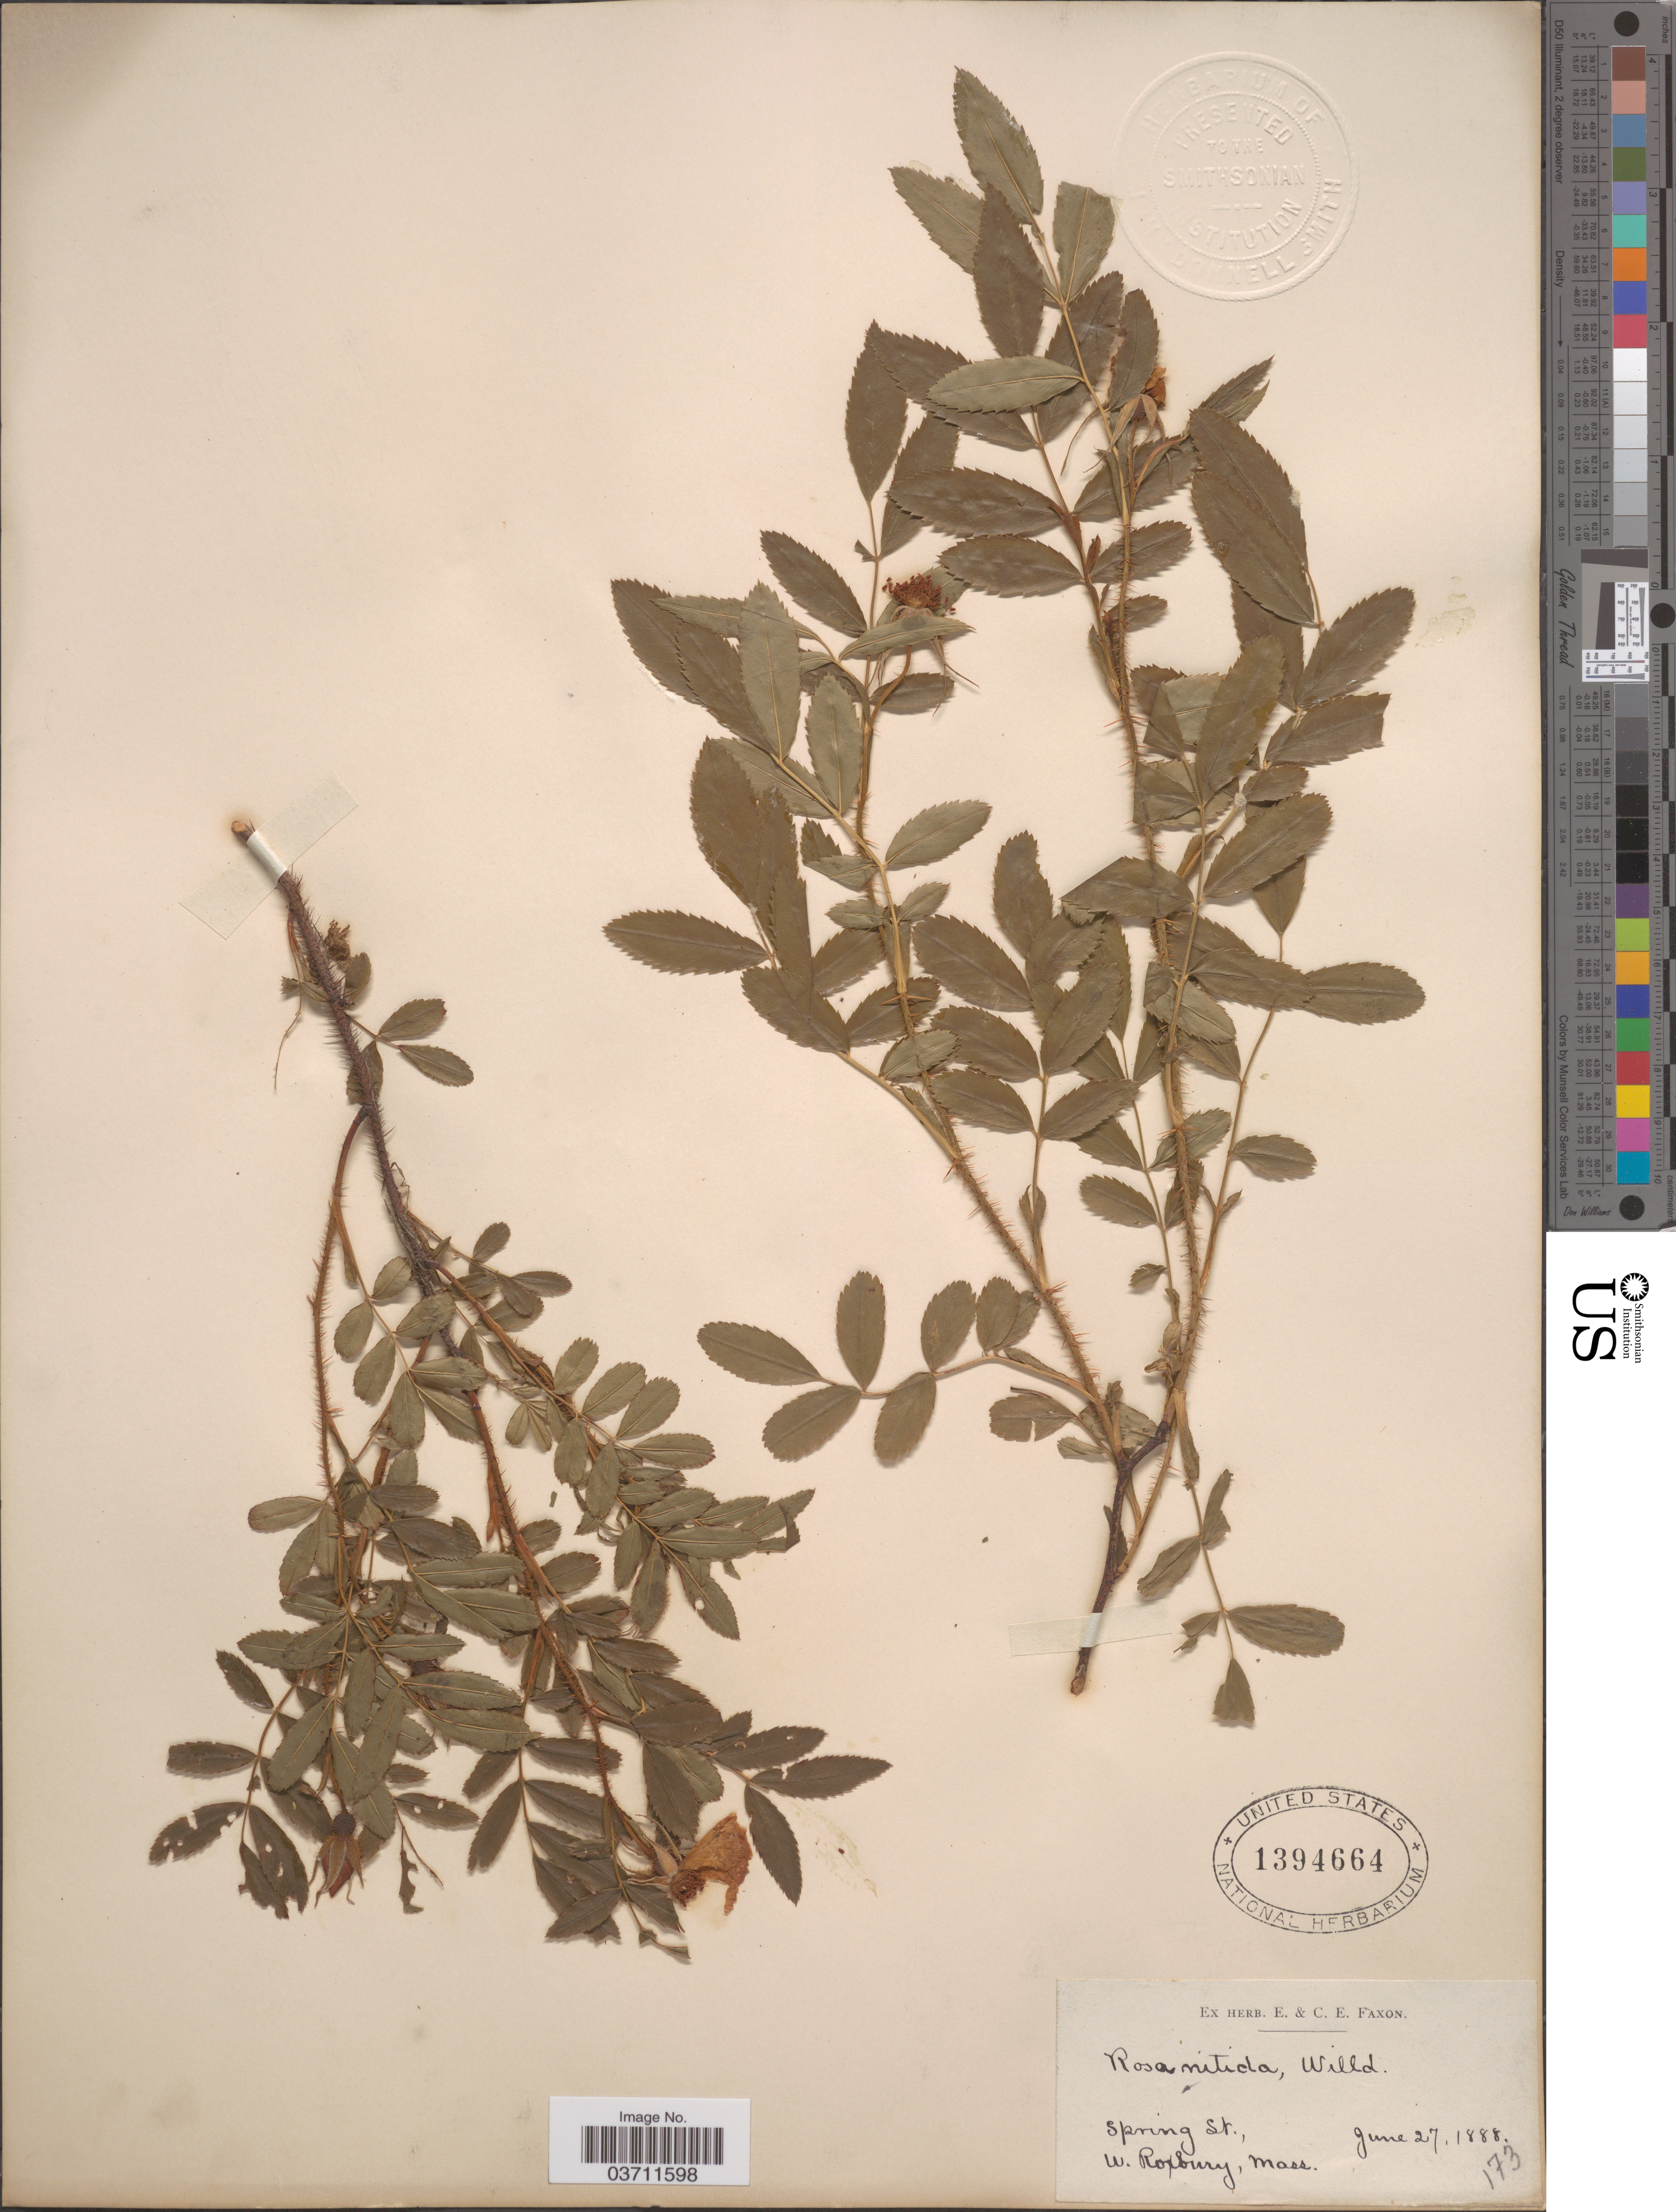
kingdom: Plantae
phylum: Tracheophyta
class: Magnoliopsida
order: Rosales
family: Rosaceae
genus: Rosa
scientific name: Rosa nitida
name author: Willd.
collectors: ex herb. E. & C.E. Faxon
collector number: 173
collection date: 1888-06-27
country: United States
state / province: Massachusetts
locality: Spring St., W. Roxbury.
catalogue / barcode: US 1394664